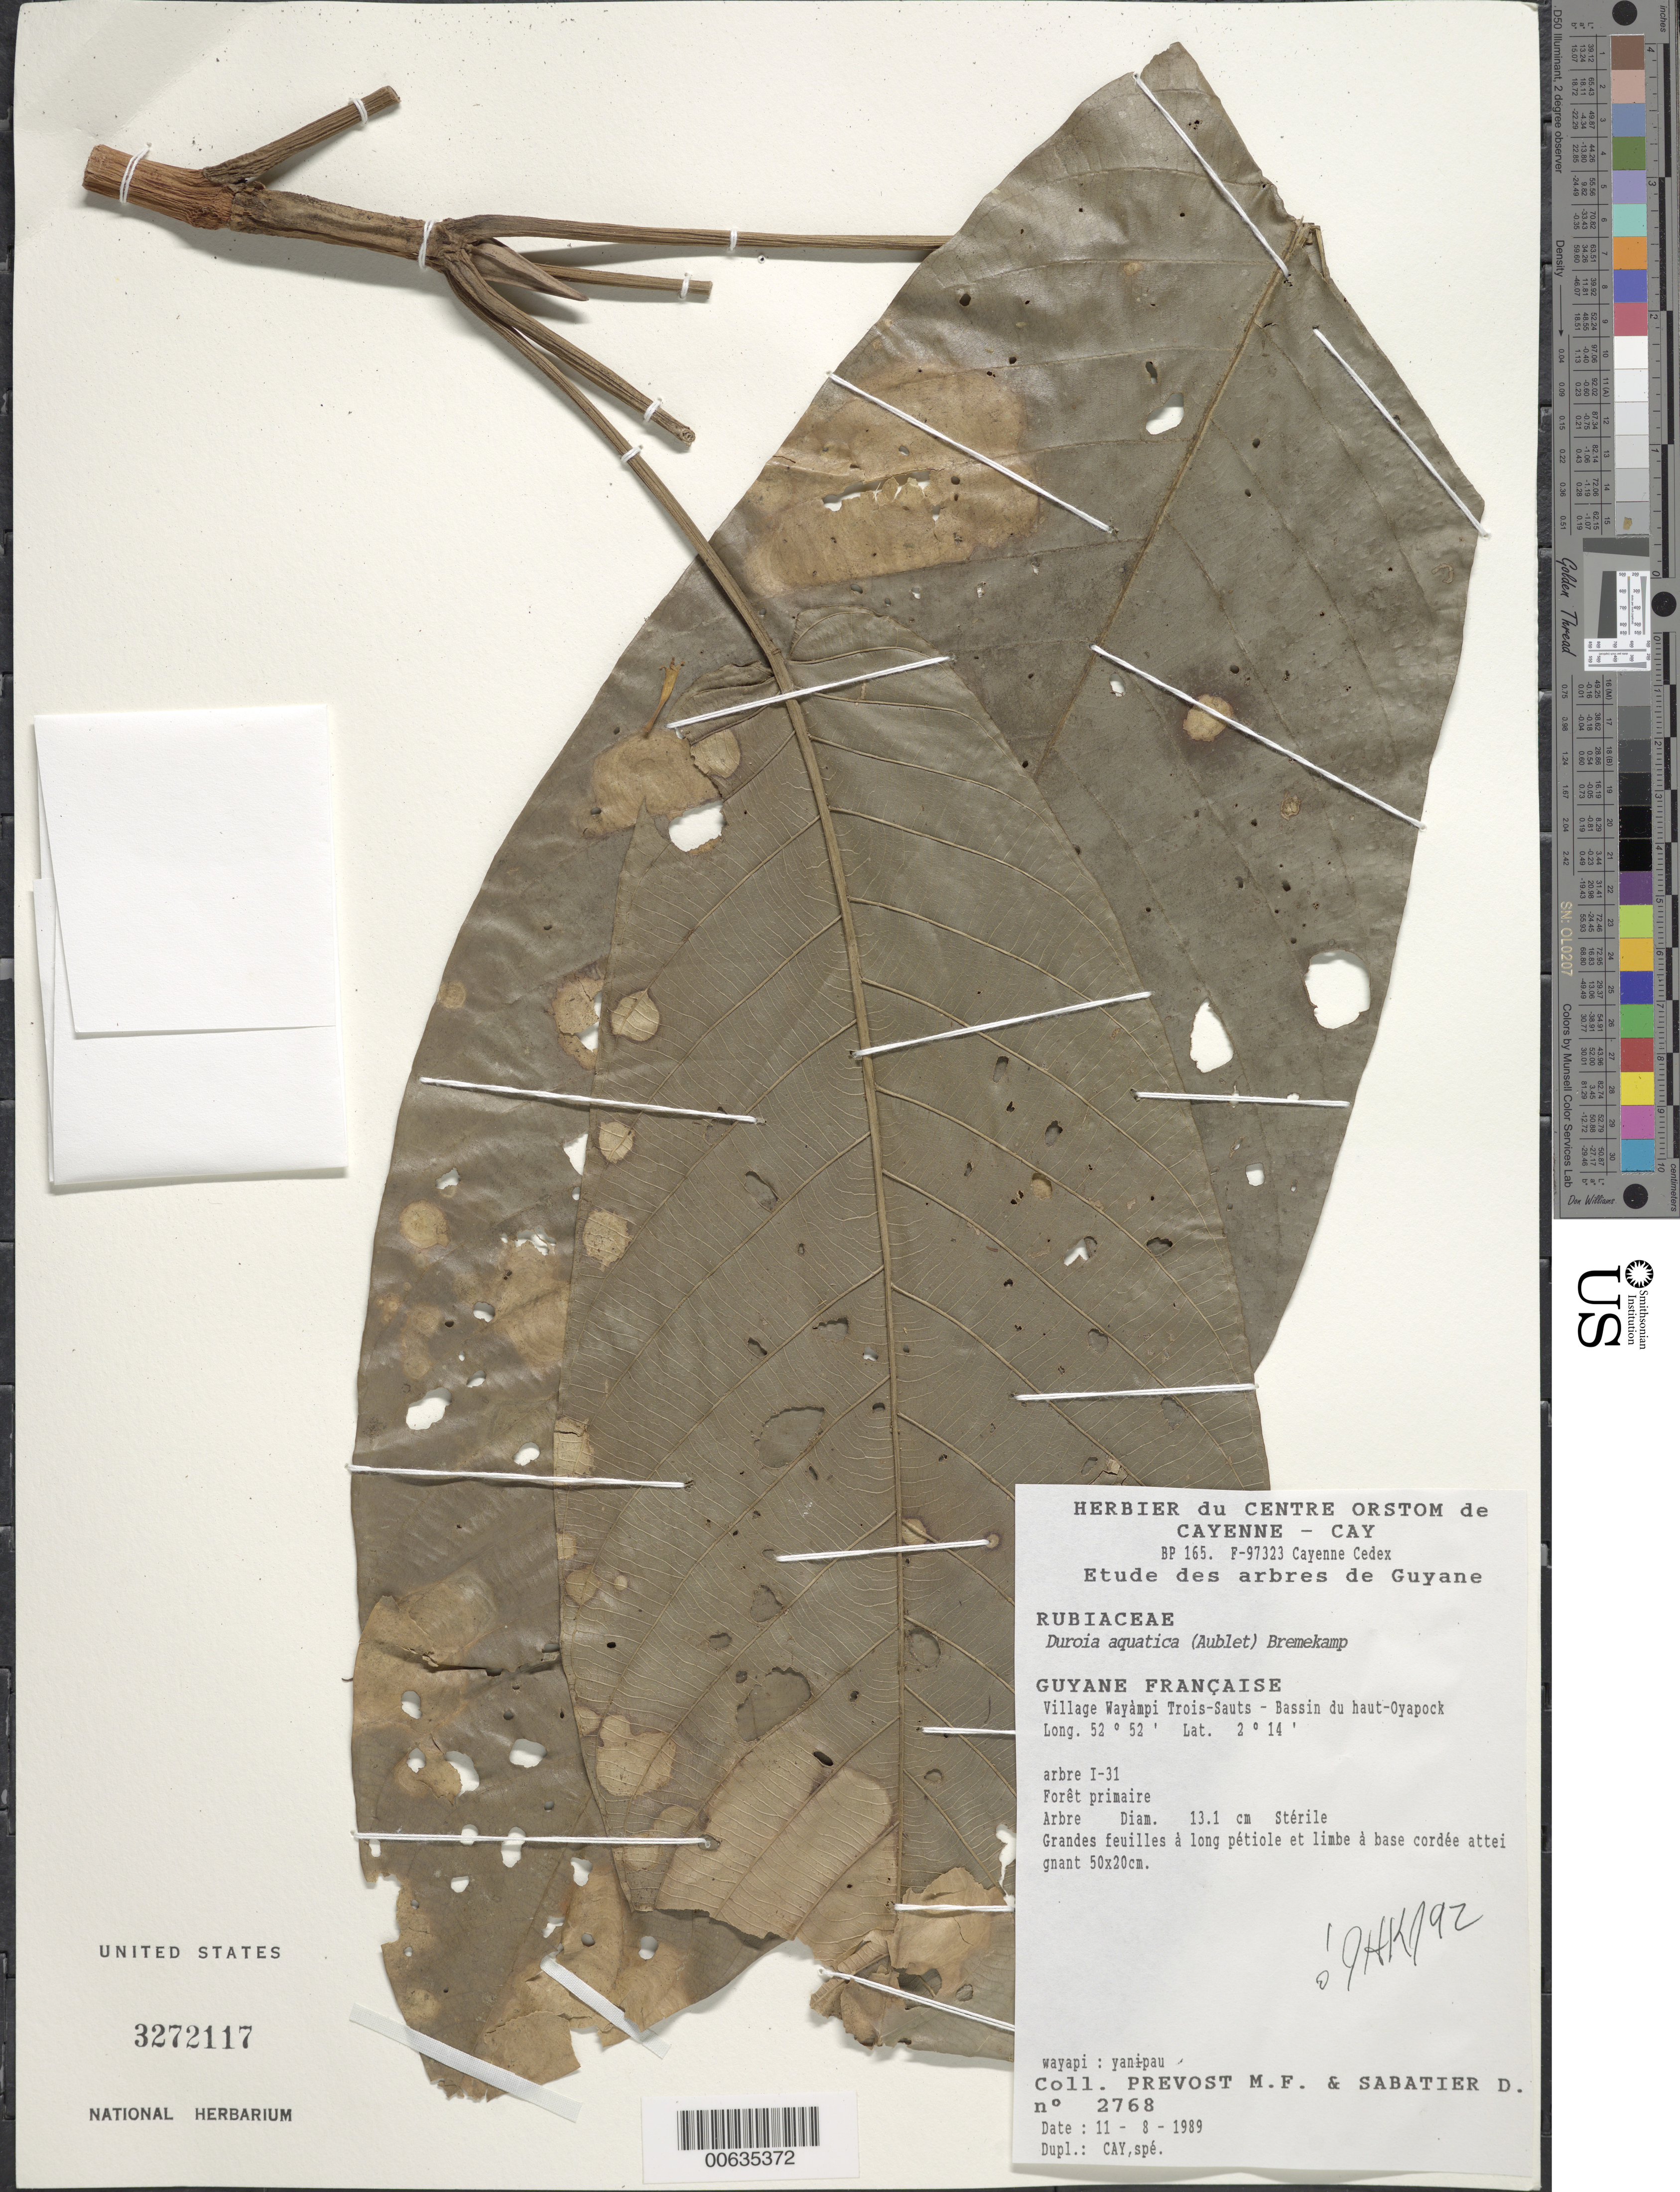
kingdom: Plantae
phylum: Tracheophyta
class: Magnoliopsida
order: Gentianales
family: Rubiaceae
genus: Duroia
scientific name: Duroia aquatica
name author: (Aubl.) Bremek.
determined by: Kirkbride, J. H.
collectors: M.-F. Prévost & D. Sabatier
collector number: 2768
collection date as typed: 11-Aug-89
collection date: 1989-08-11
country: French Guiana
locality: Village Wayàmp, Trois-Sauts, Bassin du haut-Oyapock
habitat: Primary forest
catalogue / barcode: US 3272117